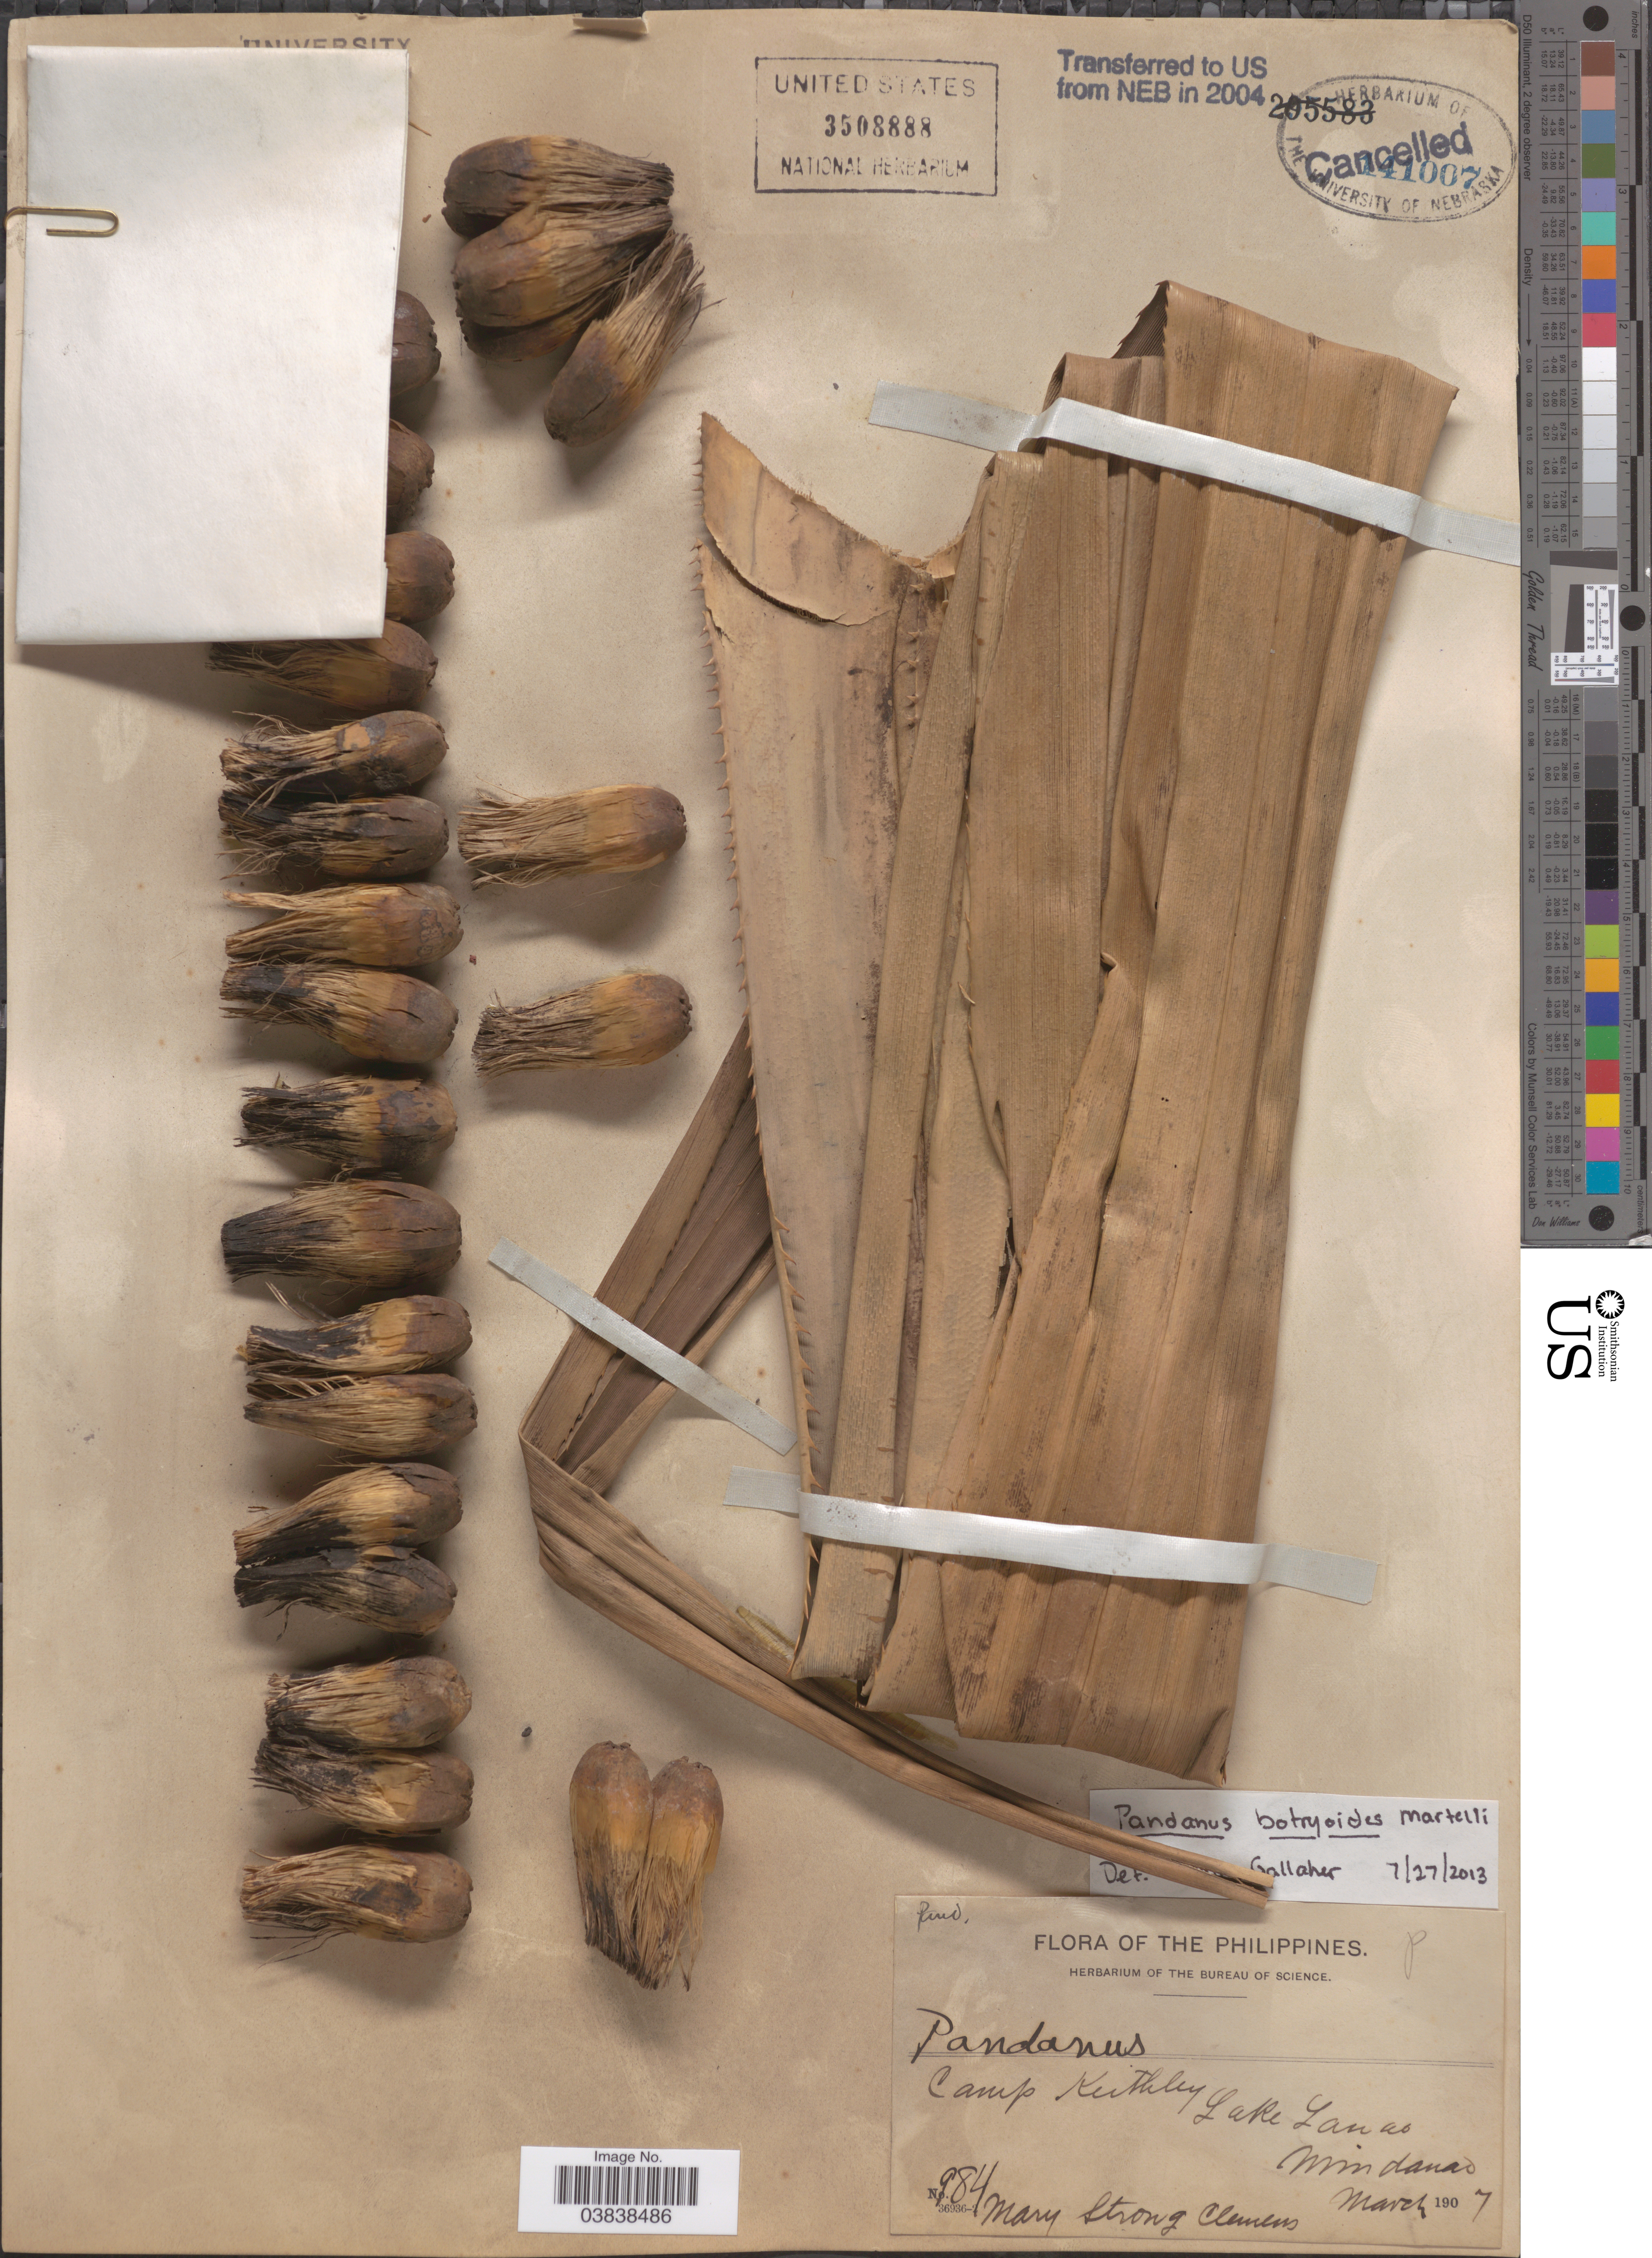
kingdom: Plantae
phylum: Tracheophyta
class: Liliopsida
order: Pandanales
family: Pandanaceae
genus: Pandanus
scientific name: Pandanus botryoides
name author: Martelli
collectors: M. S. Clemens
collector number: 984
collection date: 1907-03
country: Philippines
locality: Camp Keithley, Lake Lanao, Mindanao.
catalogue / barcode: US 3508888